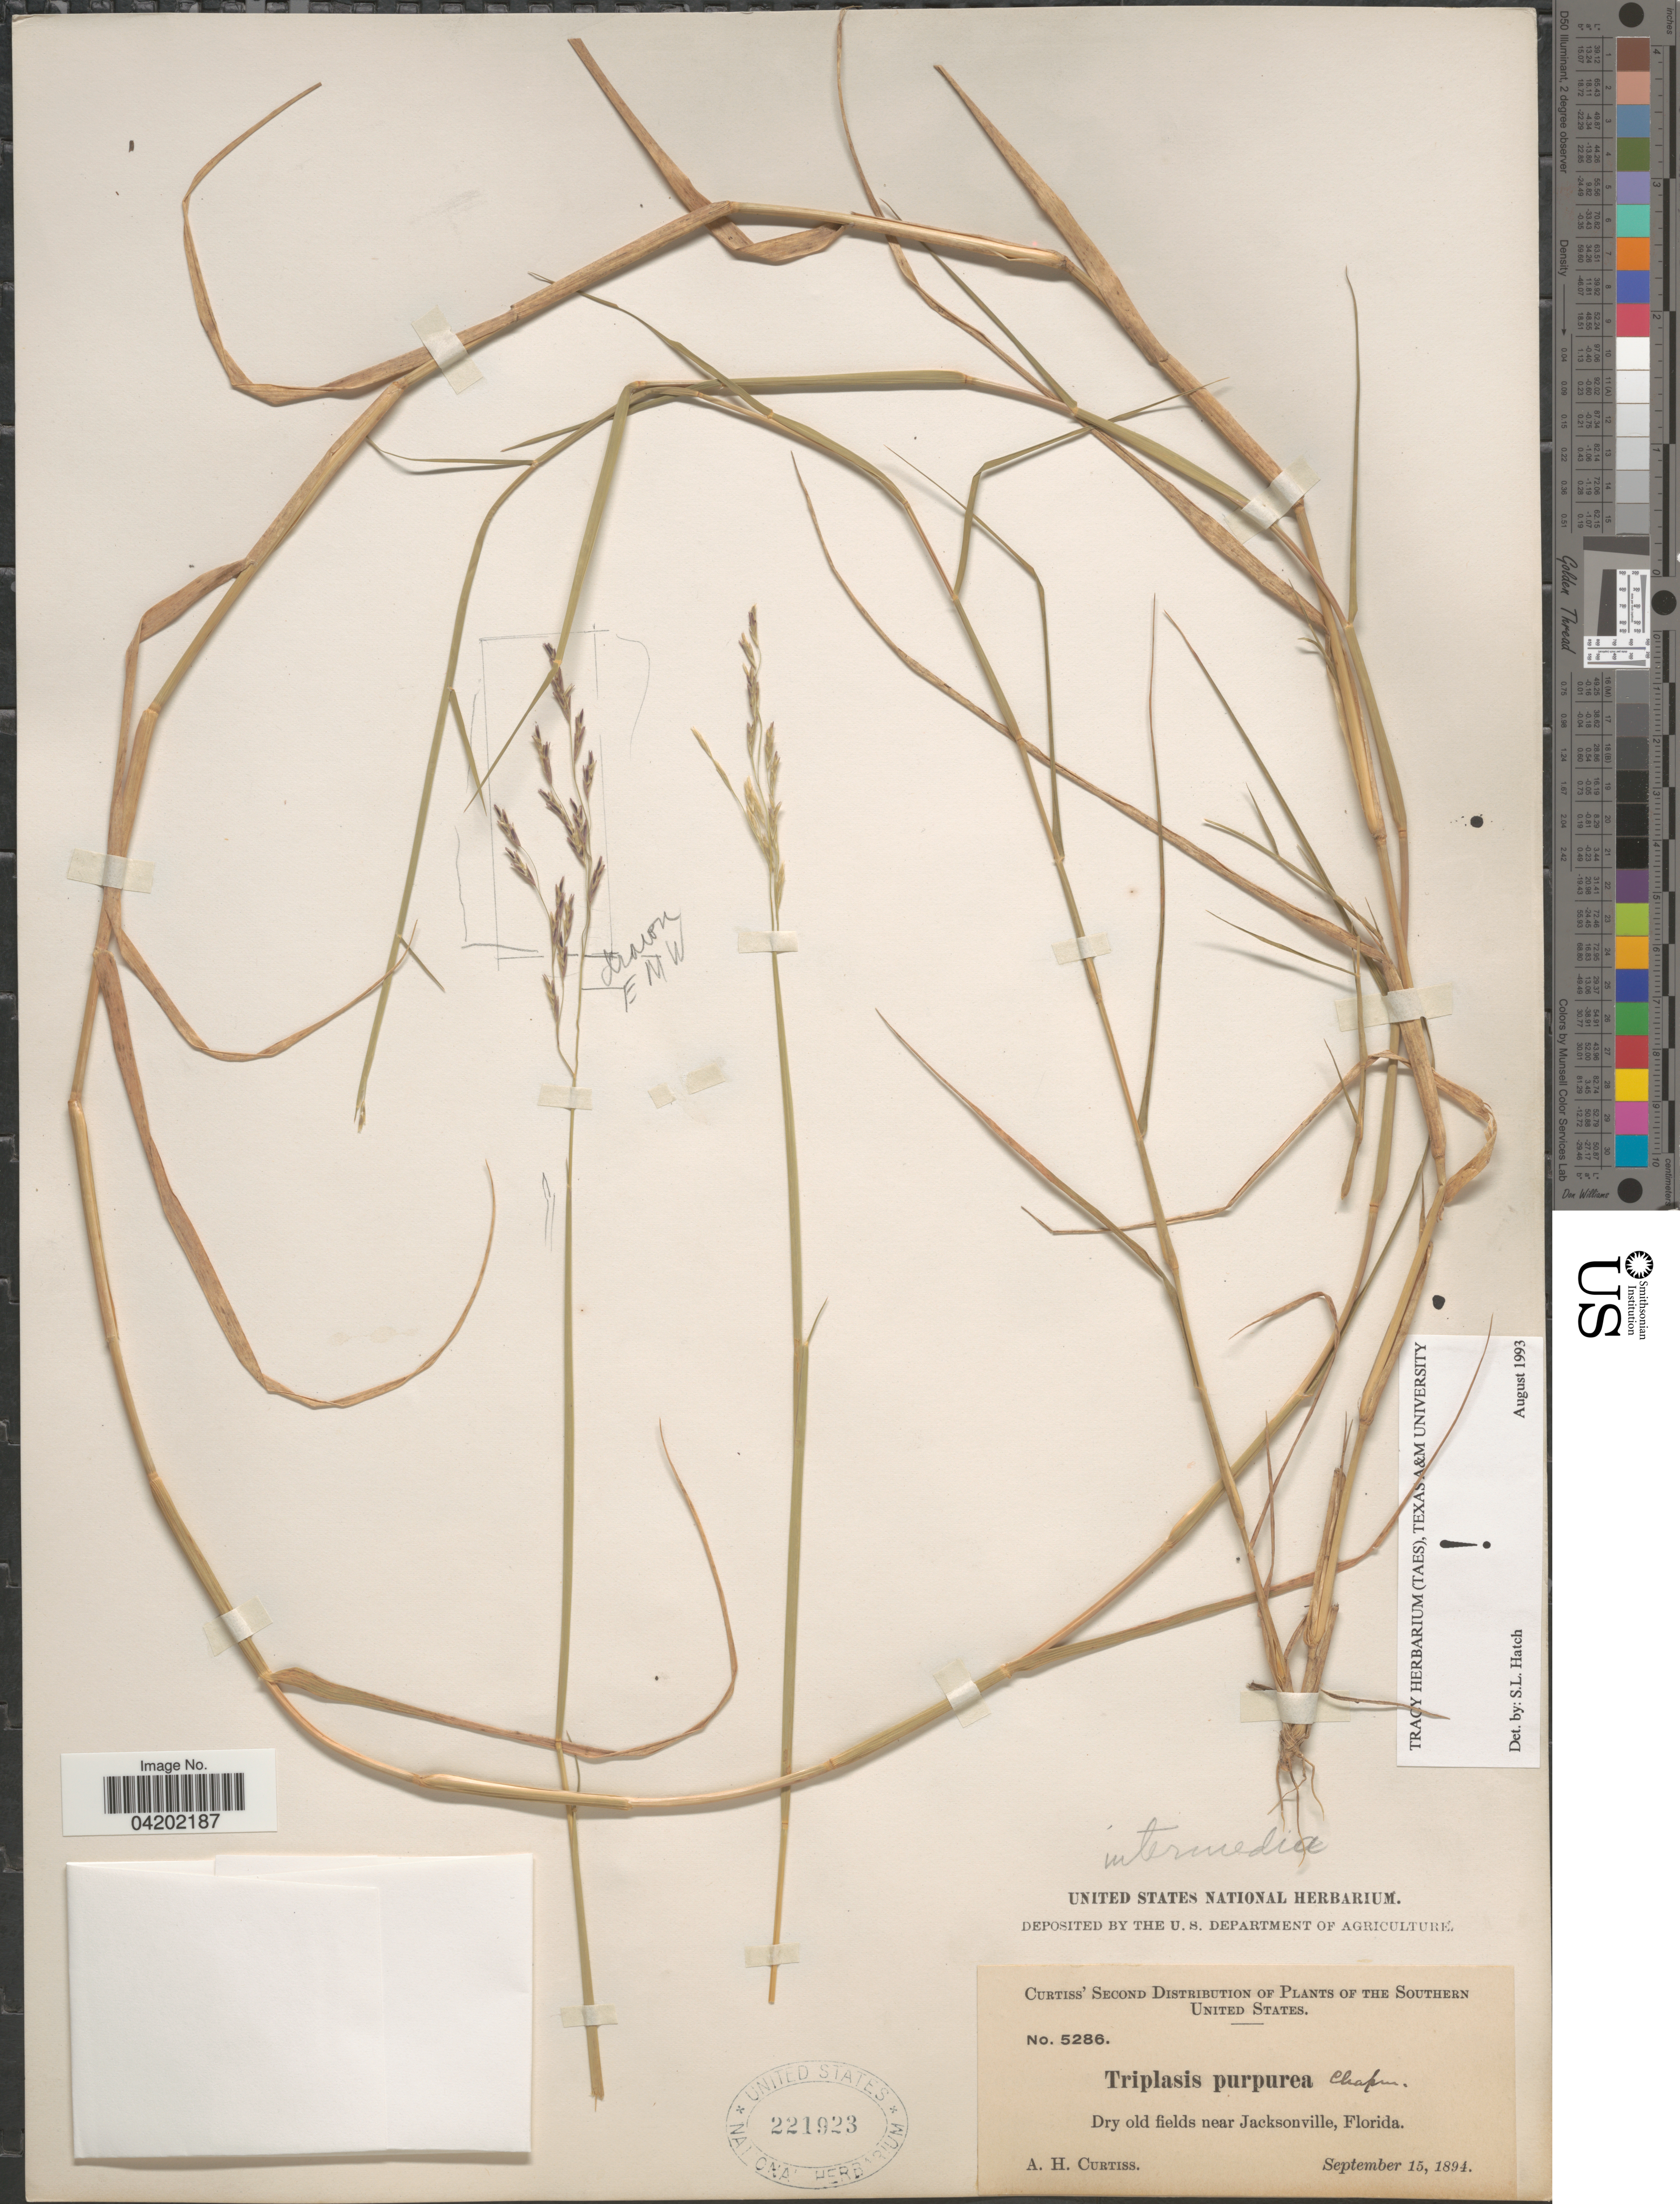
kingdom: Plantae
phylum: Tracheophyta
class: Liliopsida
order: Poales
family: Poaceae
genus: Triplasis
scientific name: Triplasis purpurea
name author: (Walter) Chapm.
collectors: A. H. Curtiss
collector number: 5286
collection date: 1894-09-15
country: United States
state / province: Florida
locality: Southern United States. Dry old fields near Jacksonville.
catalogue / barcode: US 221923